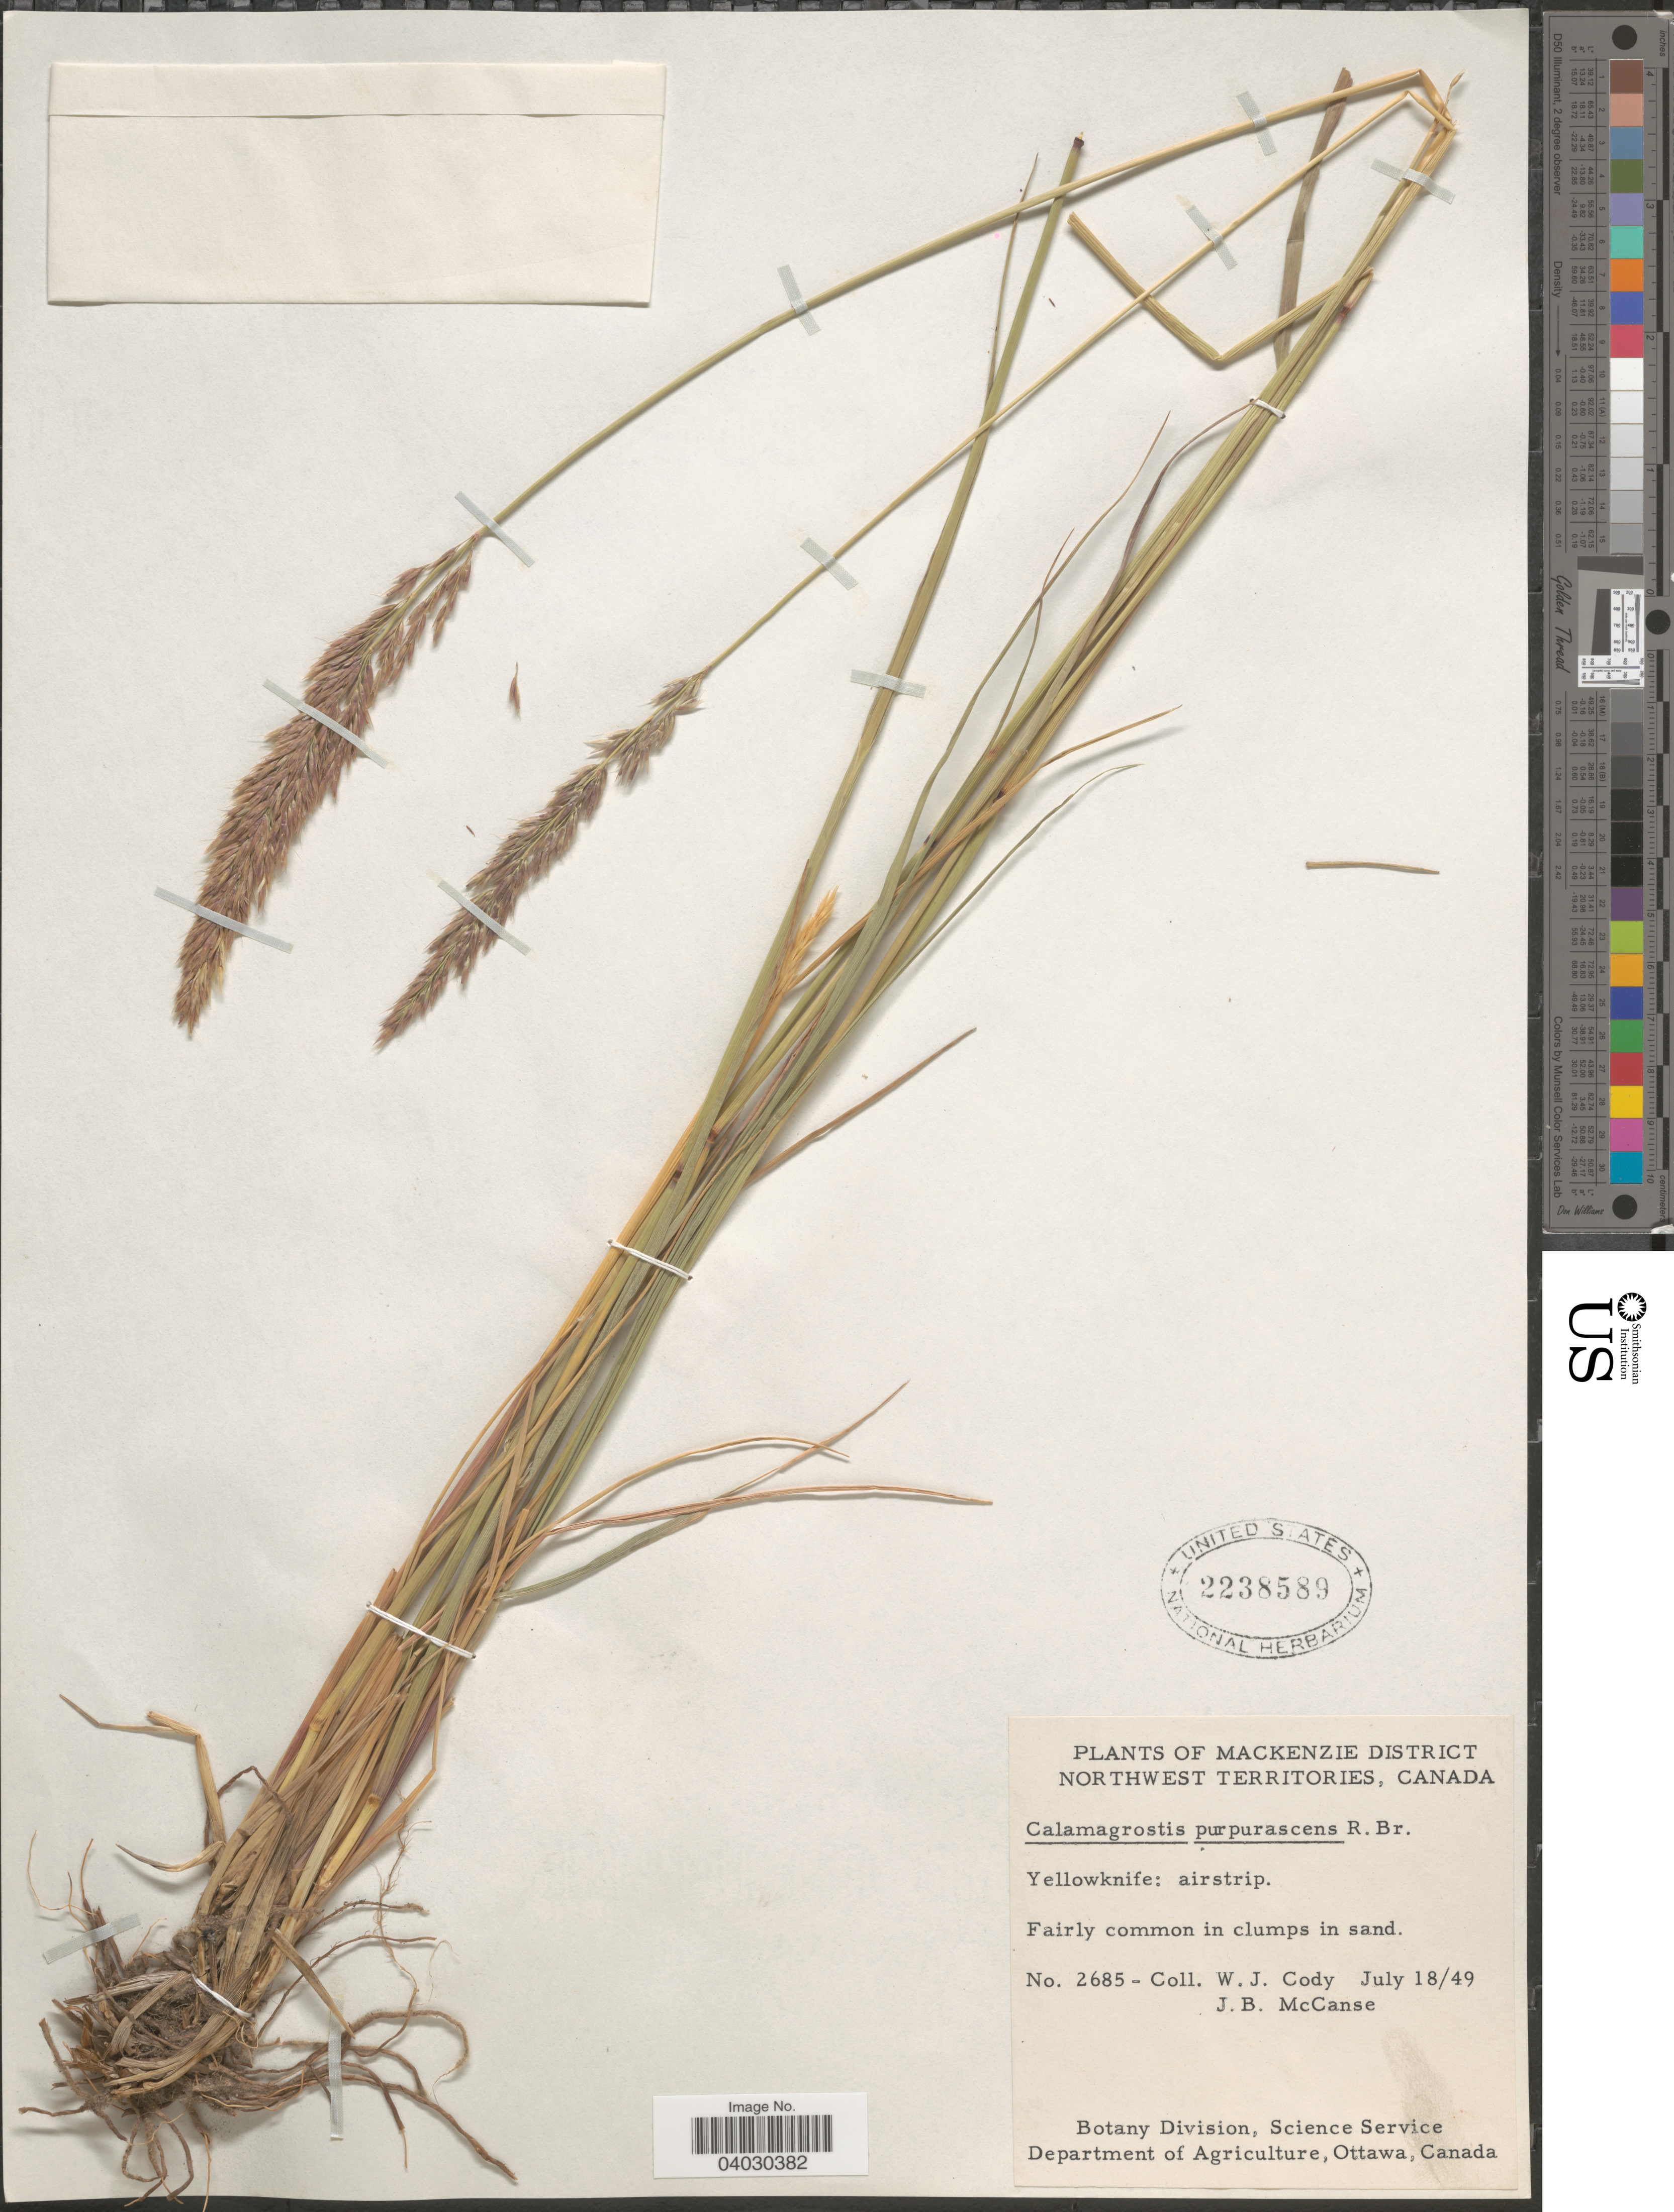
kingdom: Plantae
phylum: Tracheophyta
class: Liliopsida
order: Poales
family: Poaceae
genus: Calamagrostis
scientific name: Calamagrostis purpurascens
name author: R. Br.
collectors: W. Cody & J. McCanse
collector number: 2685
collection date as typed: Transcribed d/m/y: 18/7/49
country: Canada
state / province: Northwest Territories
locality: Mackenzie District. Yellowknife: airstrip.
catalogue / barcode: US 2238589